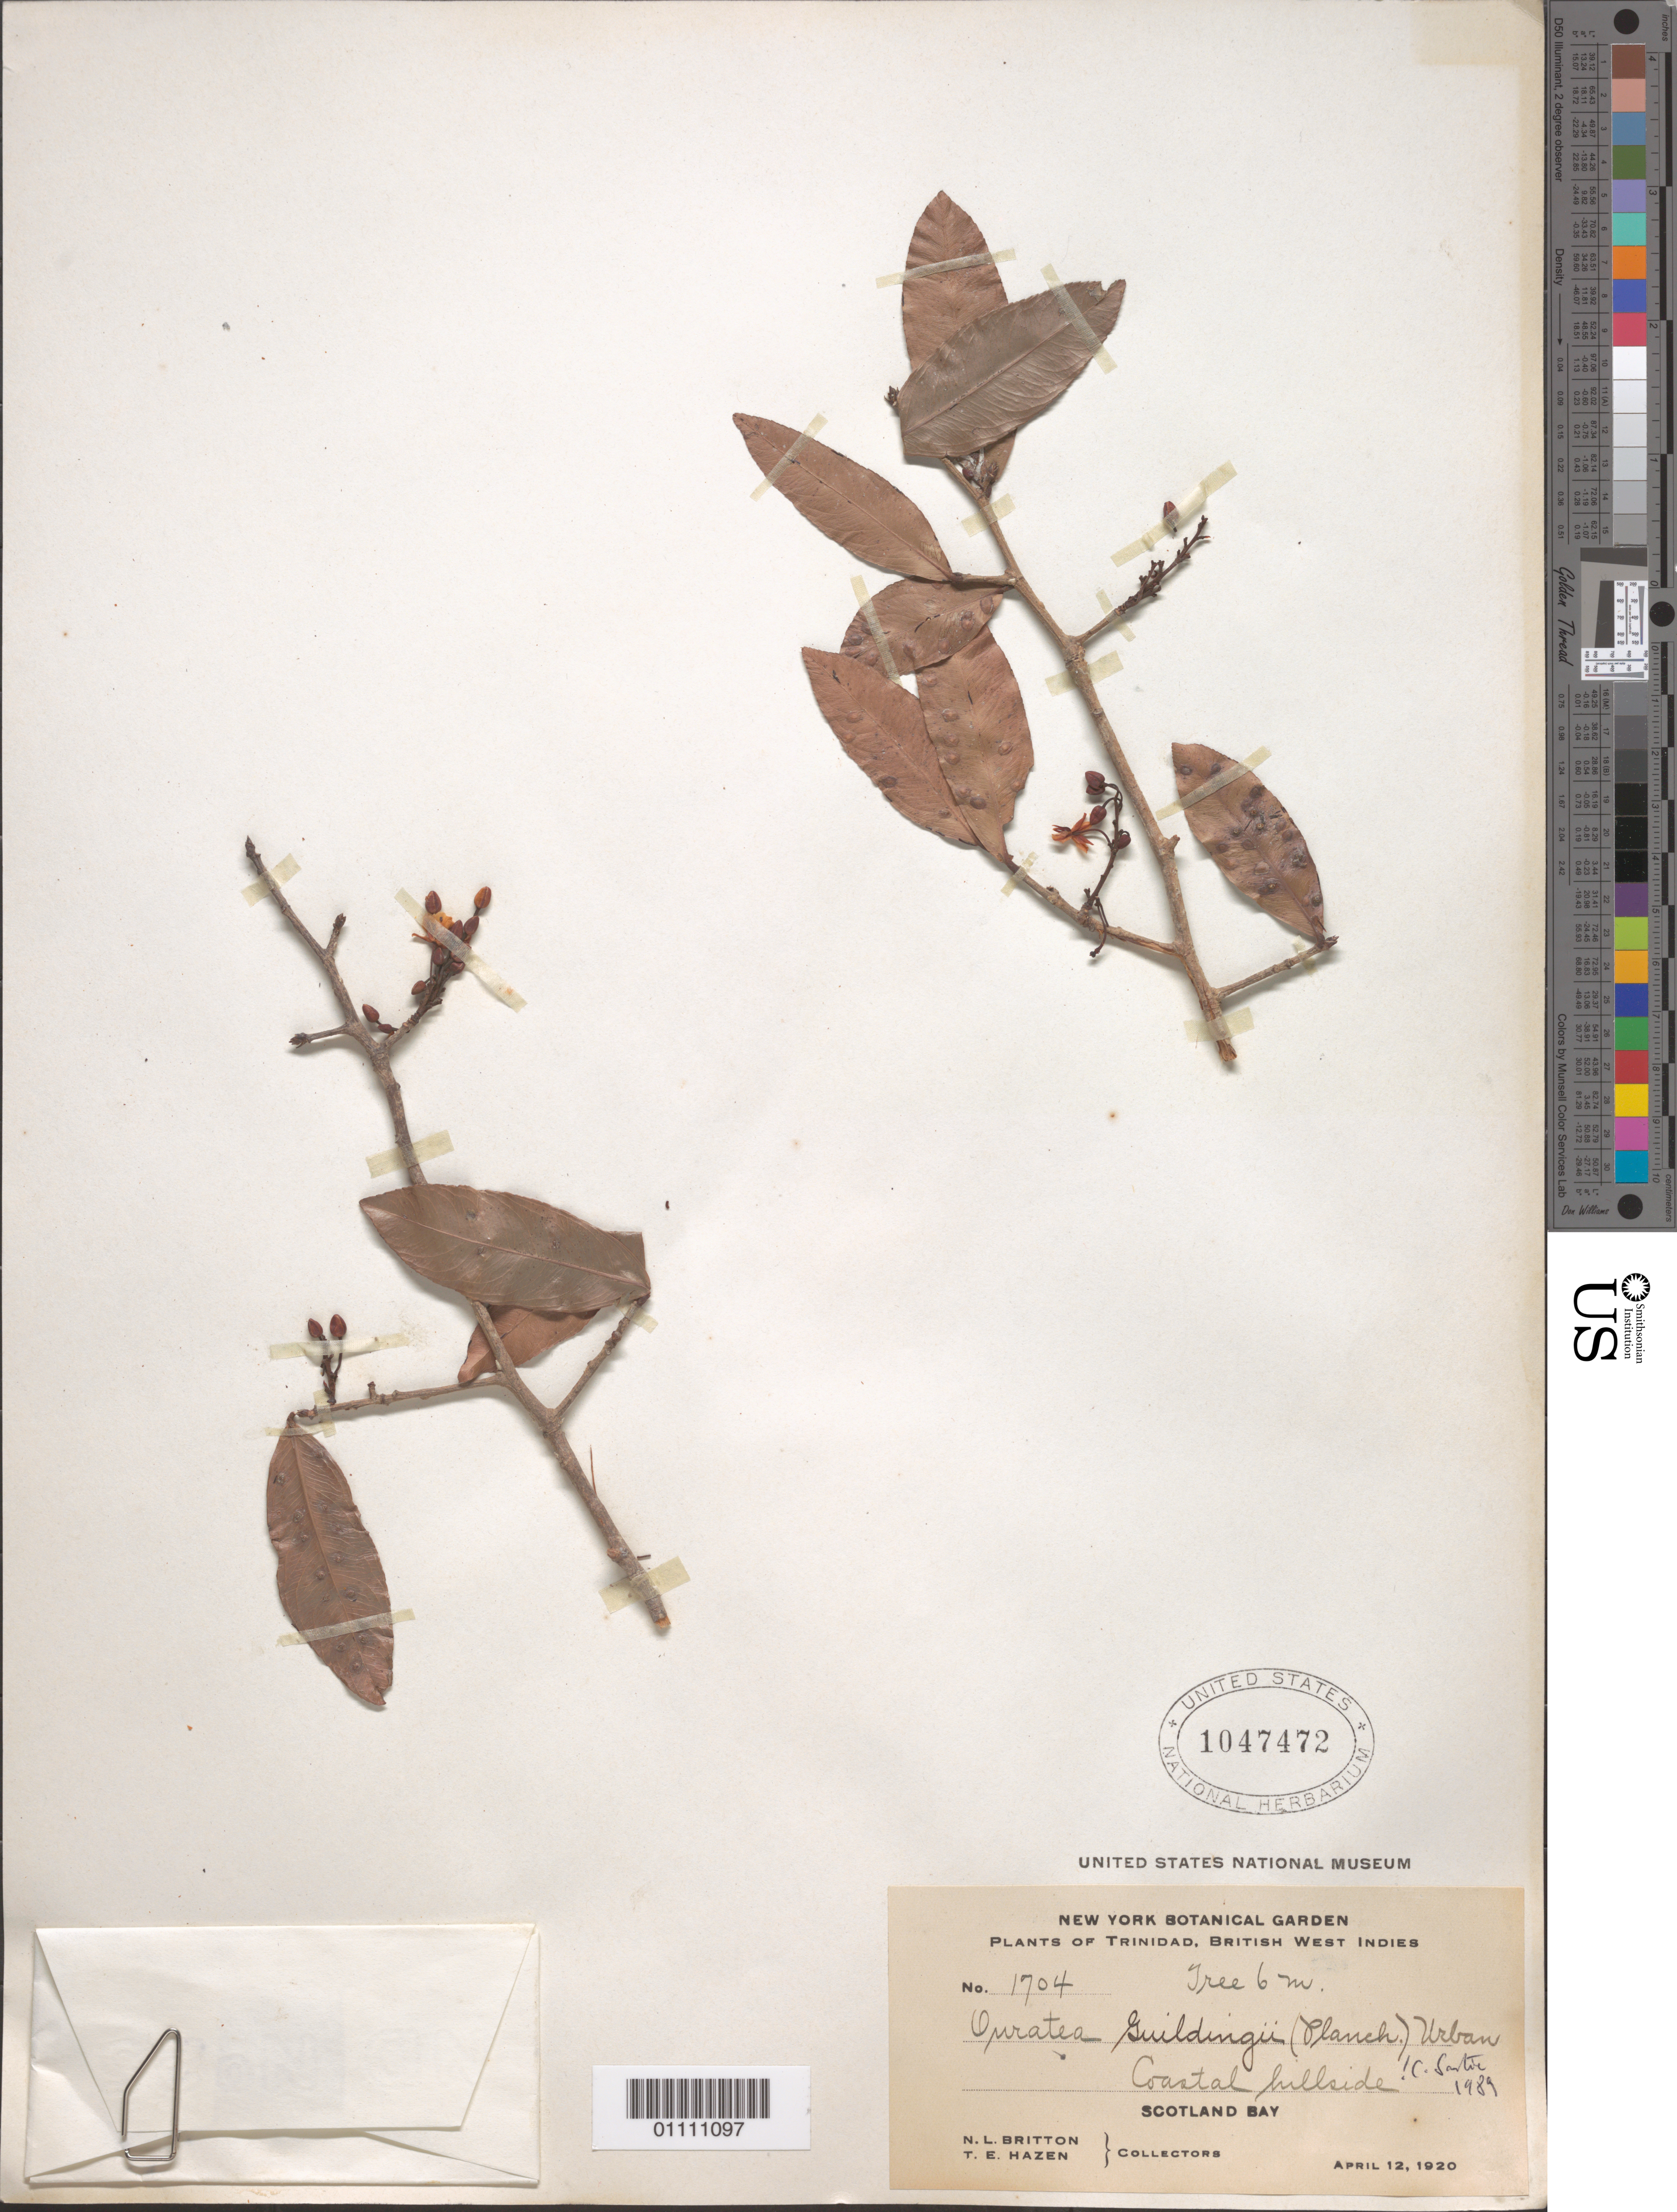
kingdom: Plantae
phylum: Tracheophyta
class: Magnoliopsida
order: Malpighiales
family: Ochnaceae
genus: Ouratea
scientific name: Ouratea guildingii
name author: (Planch.) Urb.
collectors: N. Britton & T. E. Hazen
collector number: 1704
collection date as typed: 12 Apr 1920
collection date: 1920-04-12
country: Trinidad and Tobago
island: Trinidad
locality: Scotland Bay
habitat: coastal hillside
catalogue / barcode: US 1047472